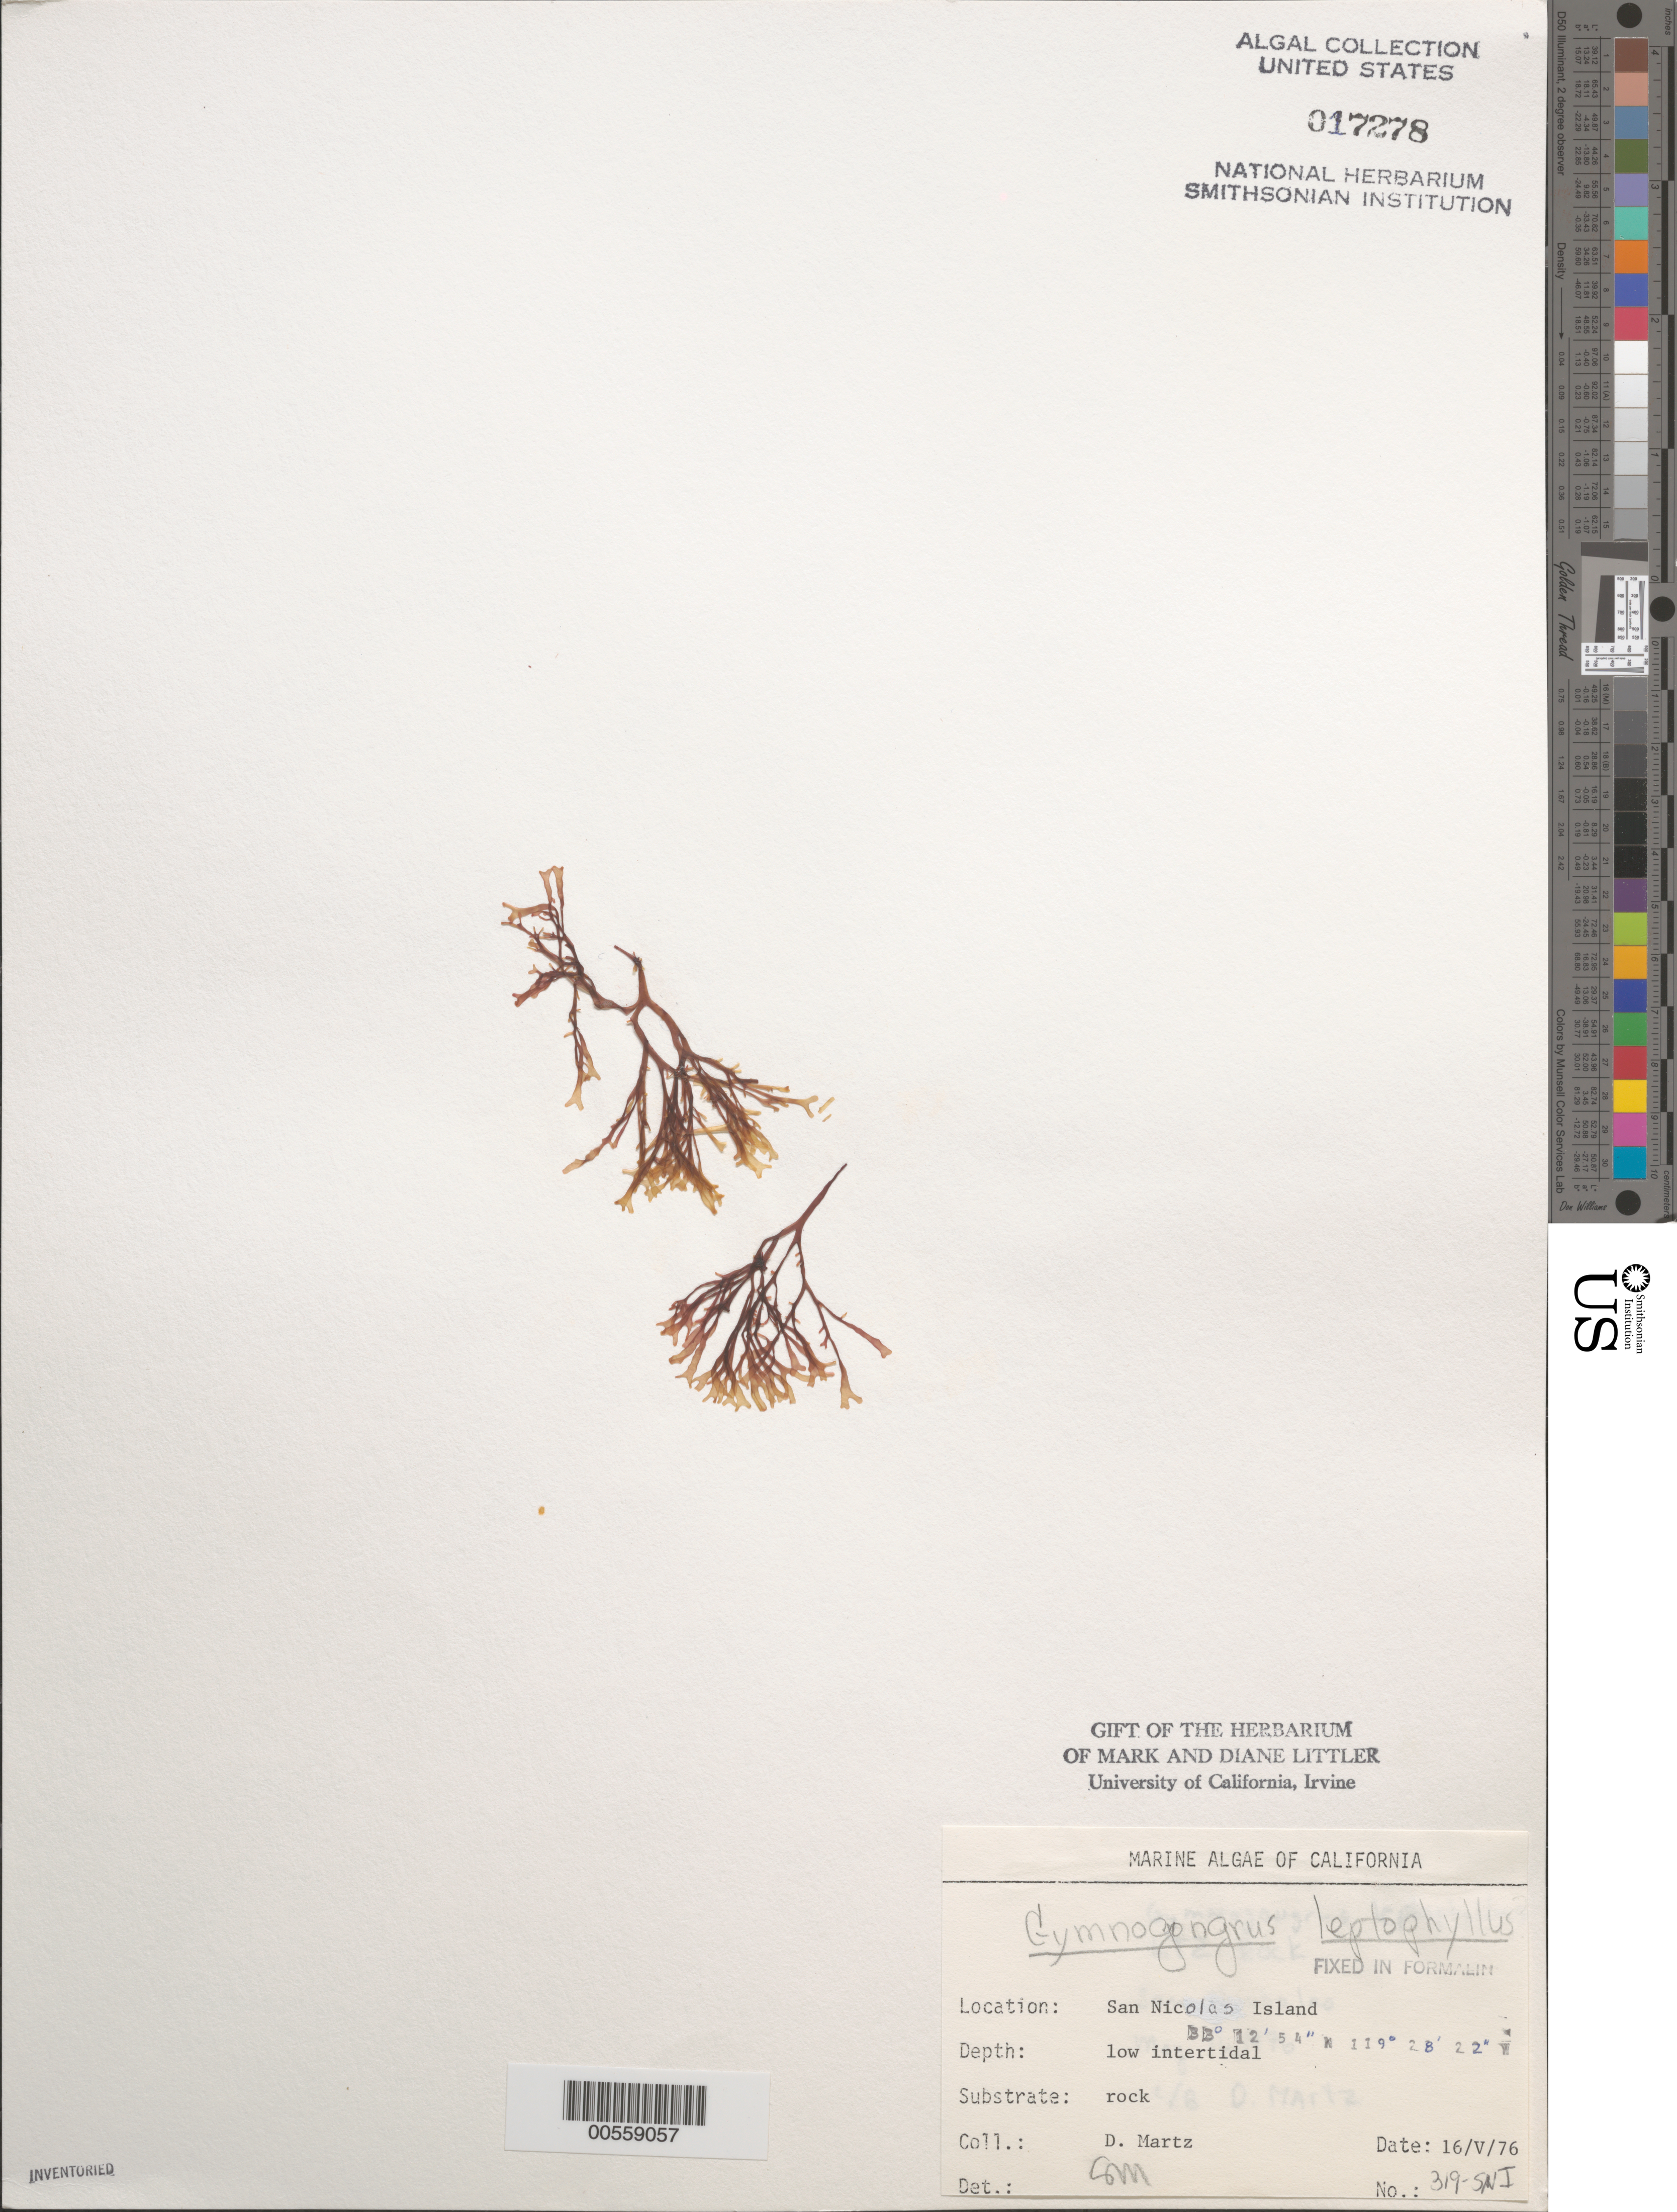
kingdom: Plantae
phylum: Rhodophyta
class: Florideophyceae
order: Gigartinales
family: Phyllophoraceae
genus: Besa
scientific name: Besa leptophylla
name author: (J. Agardh) M.S.Calderon & K.A. Miller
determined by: Algae name updating Project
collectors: D. Martz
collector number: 319-sni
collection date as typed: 16 May 1976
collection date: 1976-05-16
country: United States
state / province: California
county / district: Ventura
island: San Nicolas Island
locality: Dutch Harbor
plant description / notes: BLM-SOCALBIGHT Rocky Intertidal Survey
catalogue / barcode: US 17278